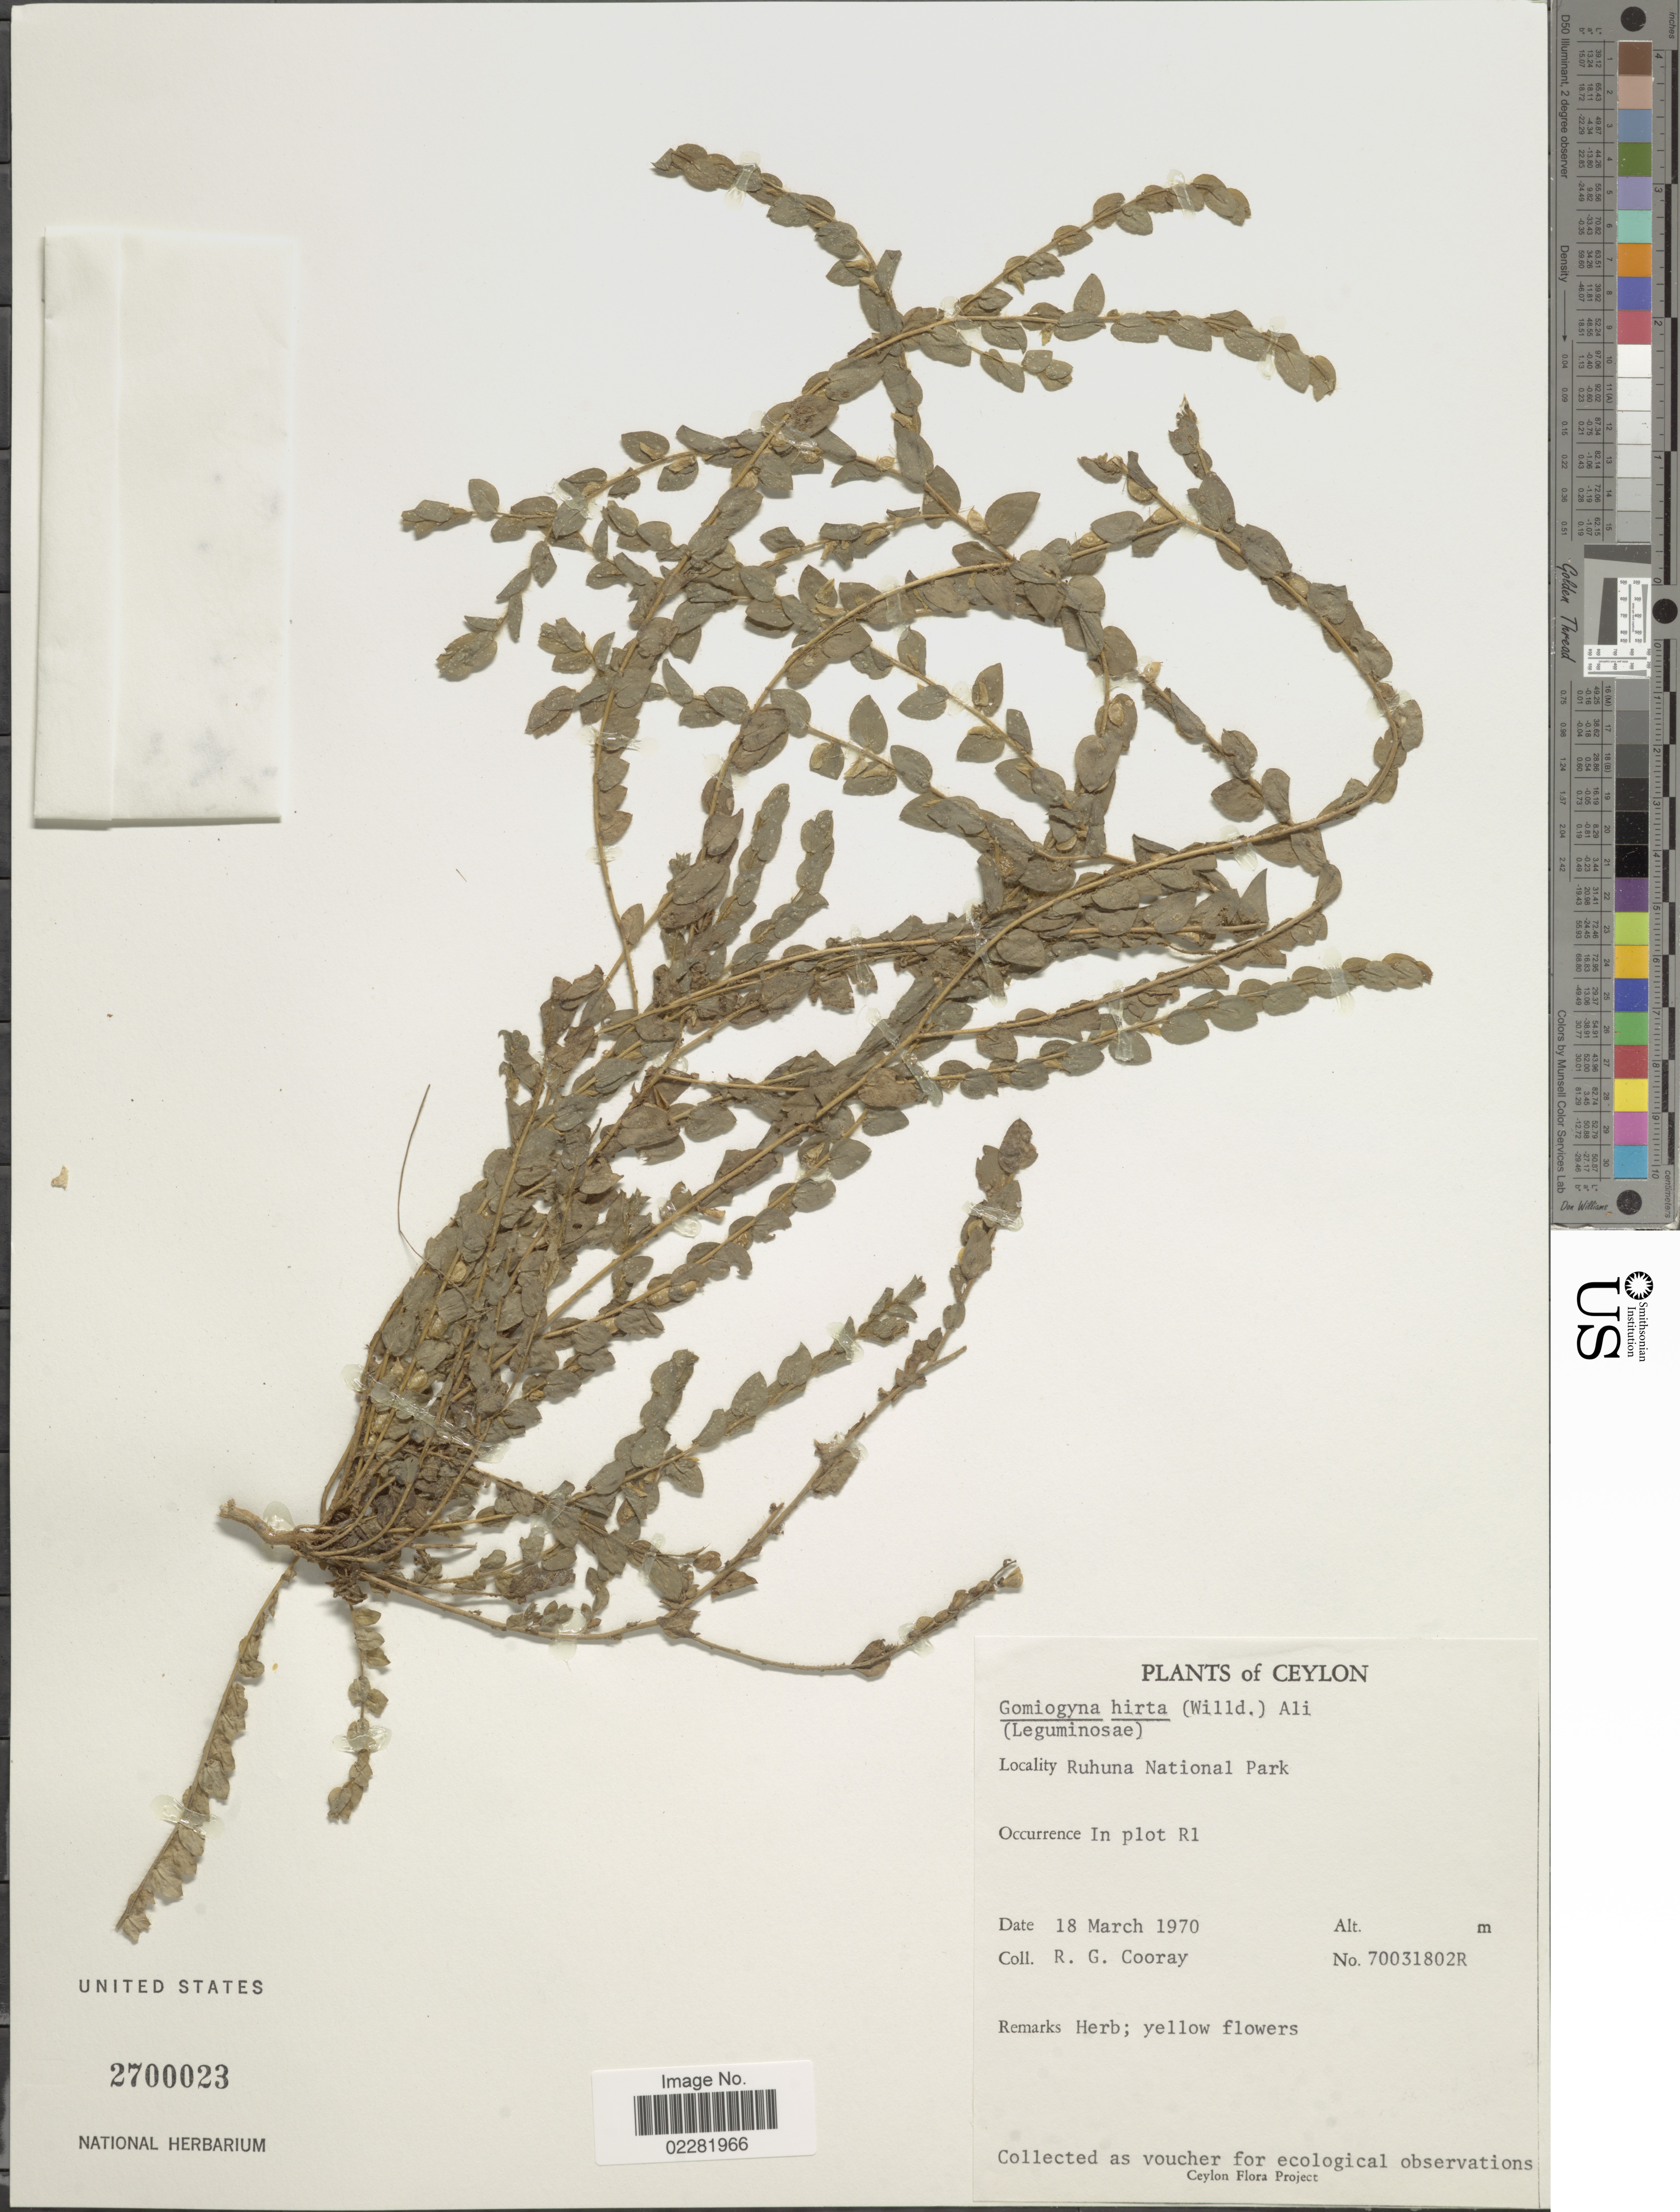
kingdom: Plantae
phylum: Tracheophyta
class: Magnoliopsida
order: Fabales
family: Fabaceae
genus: Crotalaria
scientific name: Crotalaria hebecarpa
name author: (DC.) Rudd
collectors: R. Cooray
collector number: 70031802R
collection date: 1970-03-18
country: Sri Lanka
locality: Ceylon, Ruhuna National Park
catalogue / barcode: US 2700023